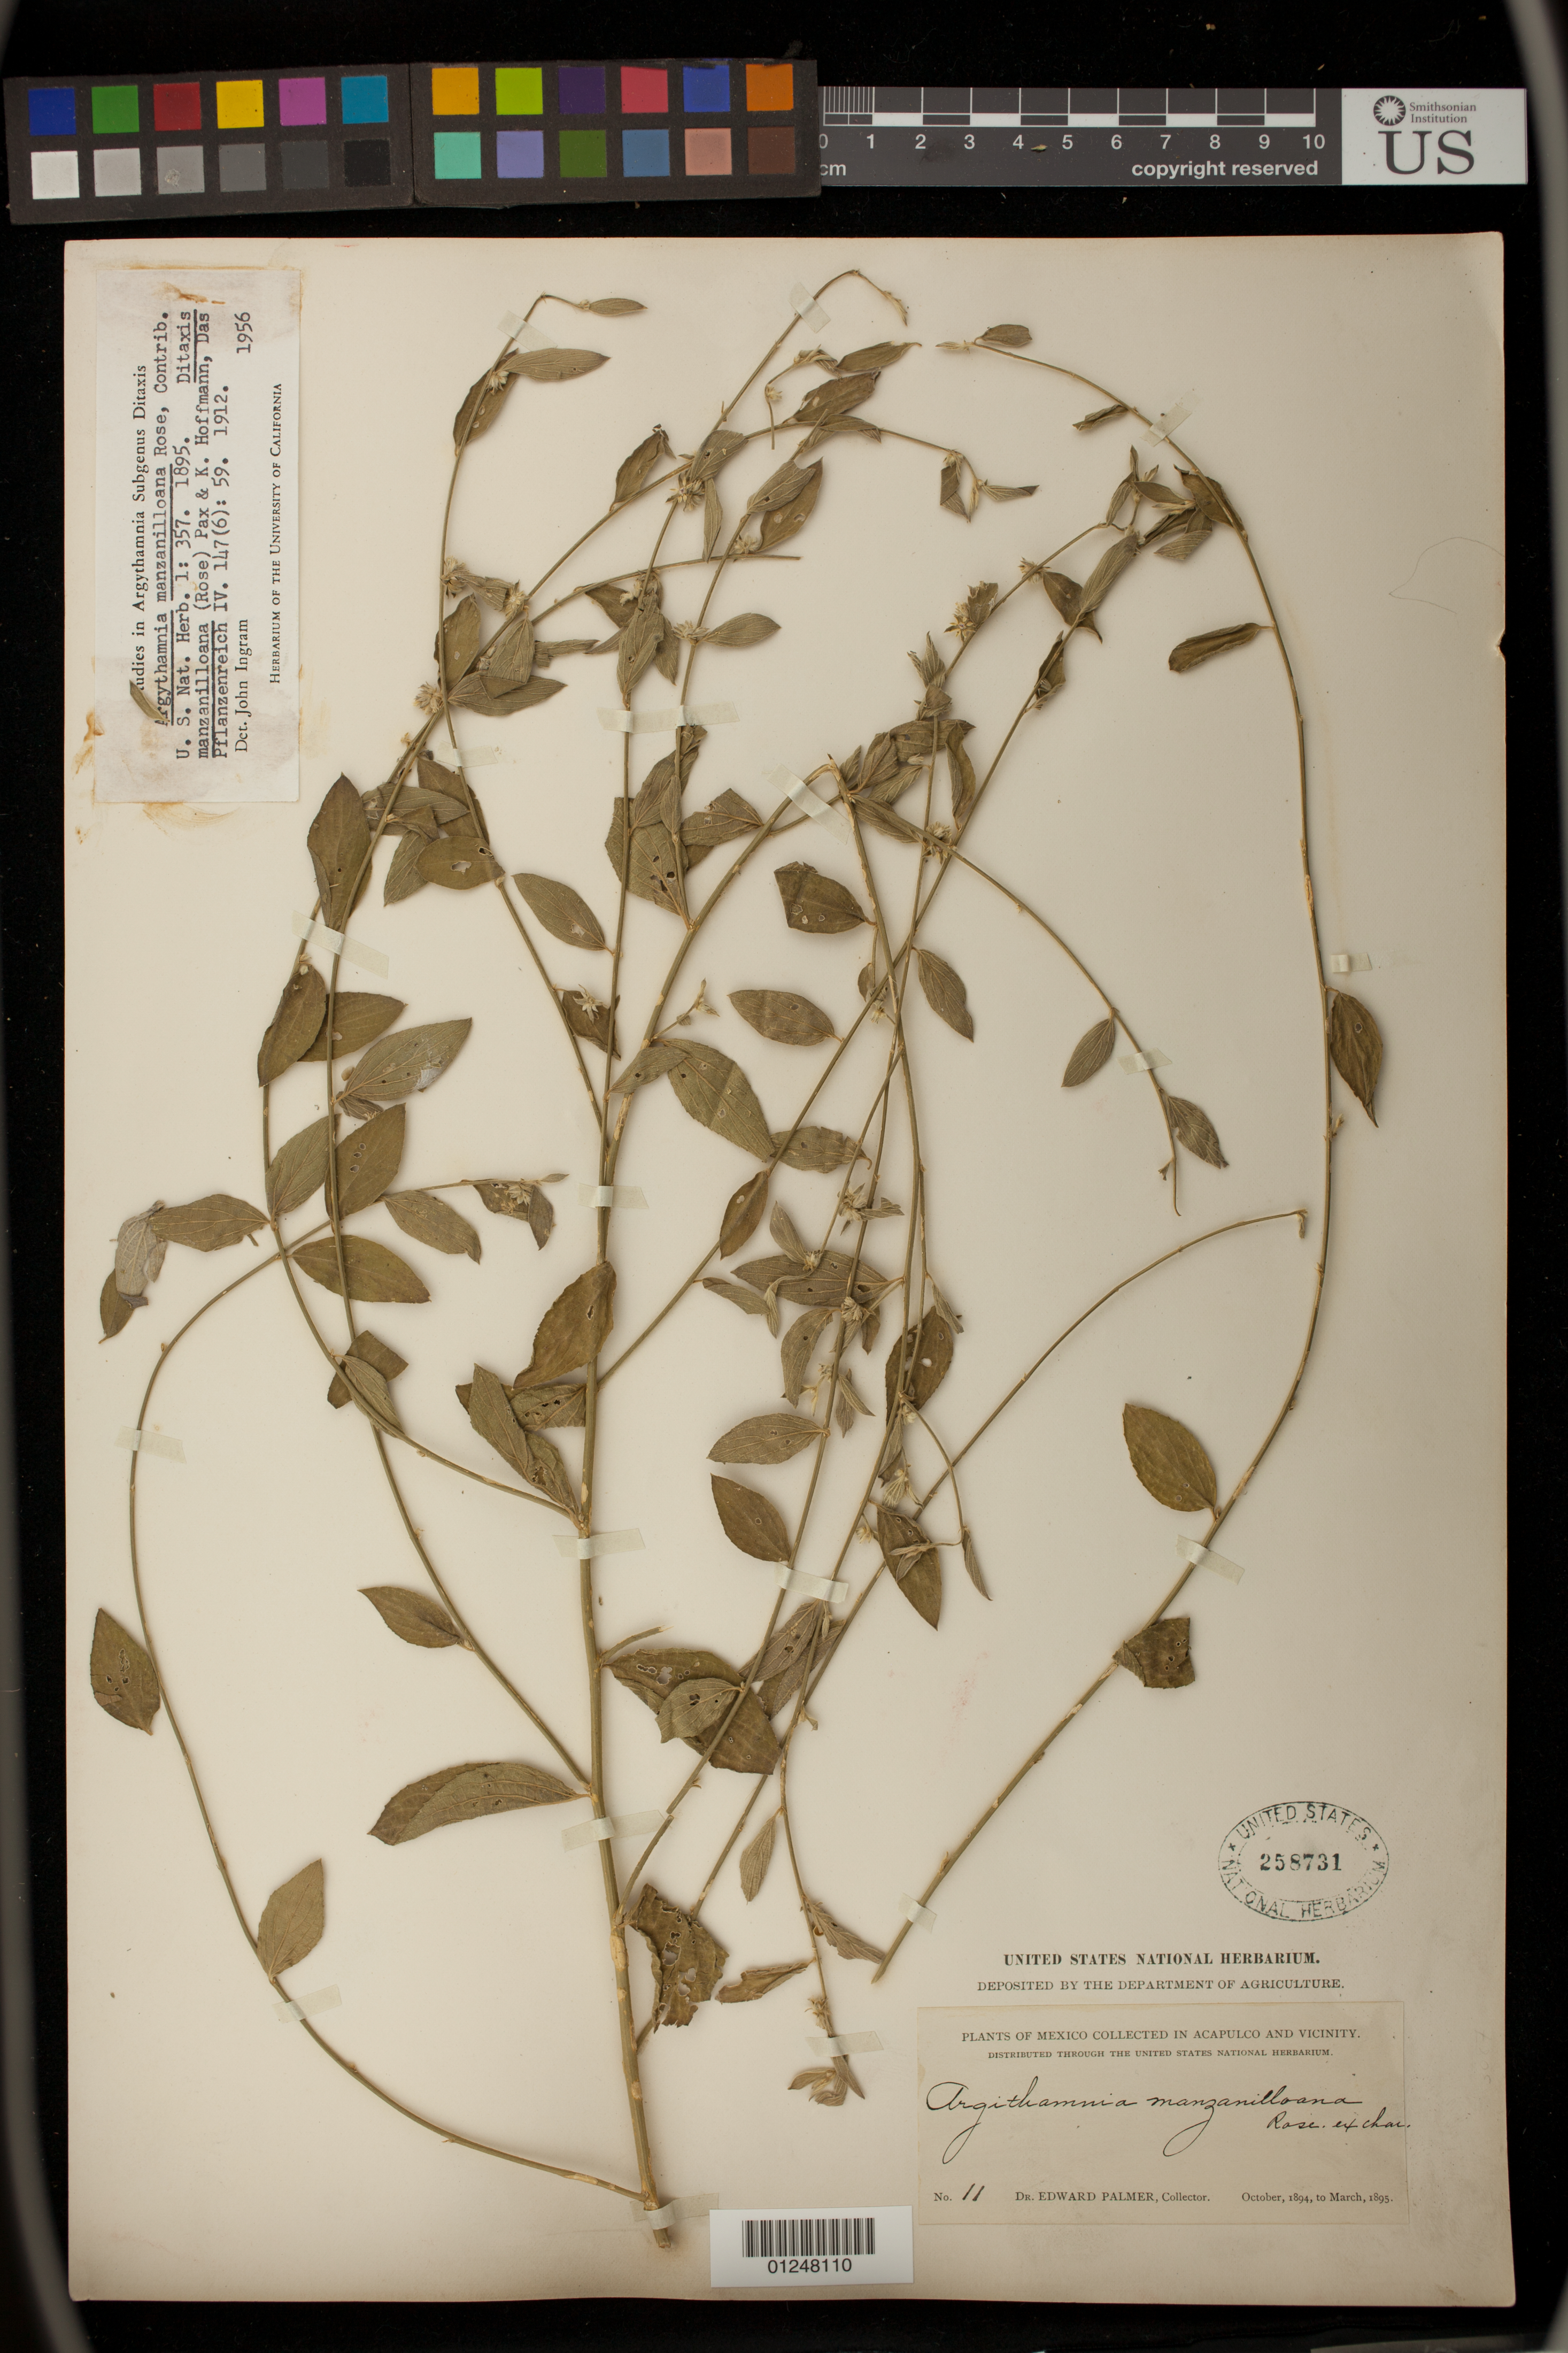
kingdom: Plantae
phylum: Tracheophyta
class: Magnoliopsida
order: Malpighiales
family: Euphorbiaceae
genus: Ditaxis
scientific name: Ditaxis manzanilloana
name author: (Rose) Pax & K. Hoffm.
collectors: E. Palmer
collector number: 11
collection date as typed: Oct 1894 to -- Mar 1895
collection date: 1894-10/1895-03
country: Mexico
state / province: Guerrero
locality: In Acapulco and vicinity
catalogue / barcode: US 258731